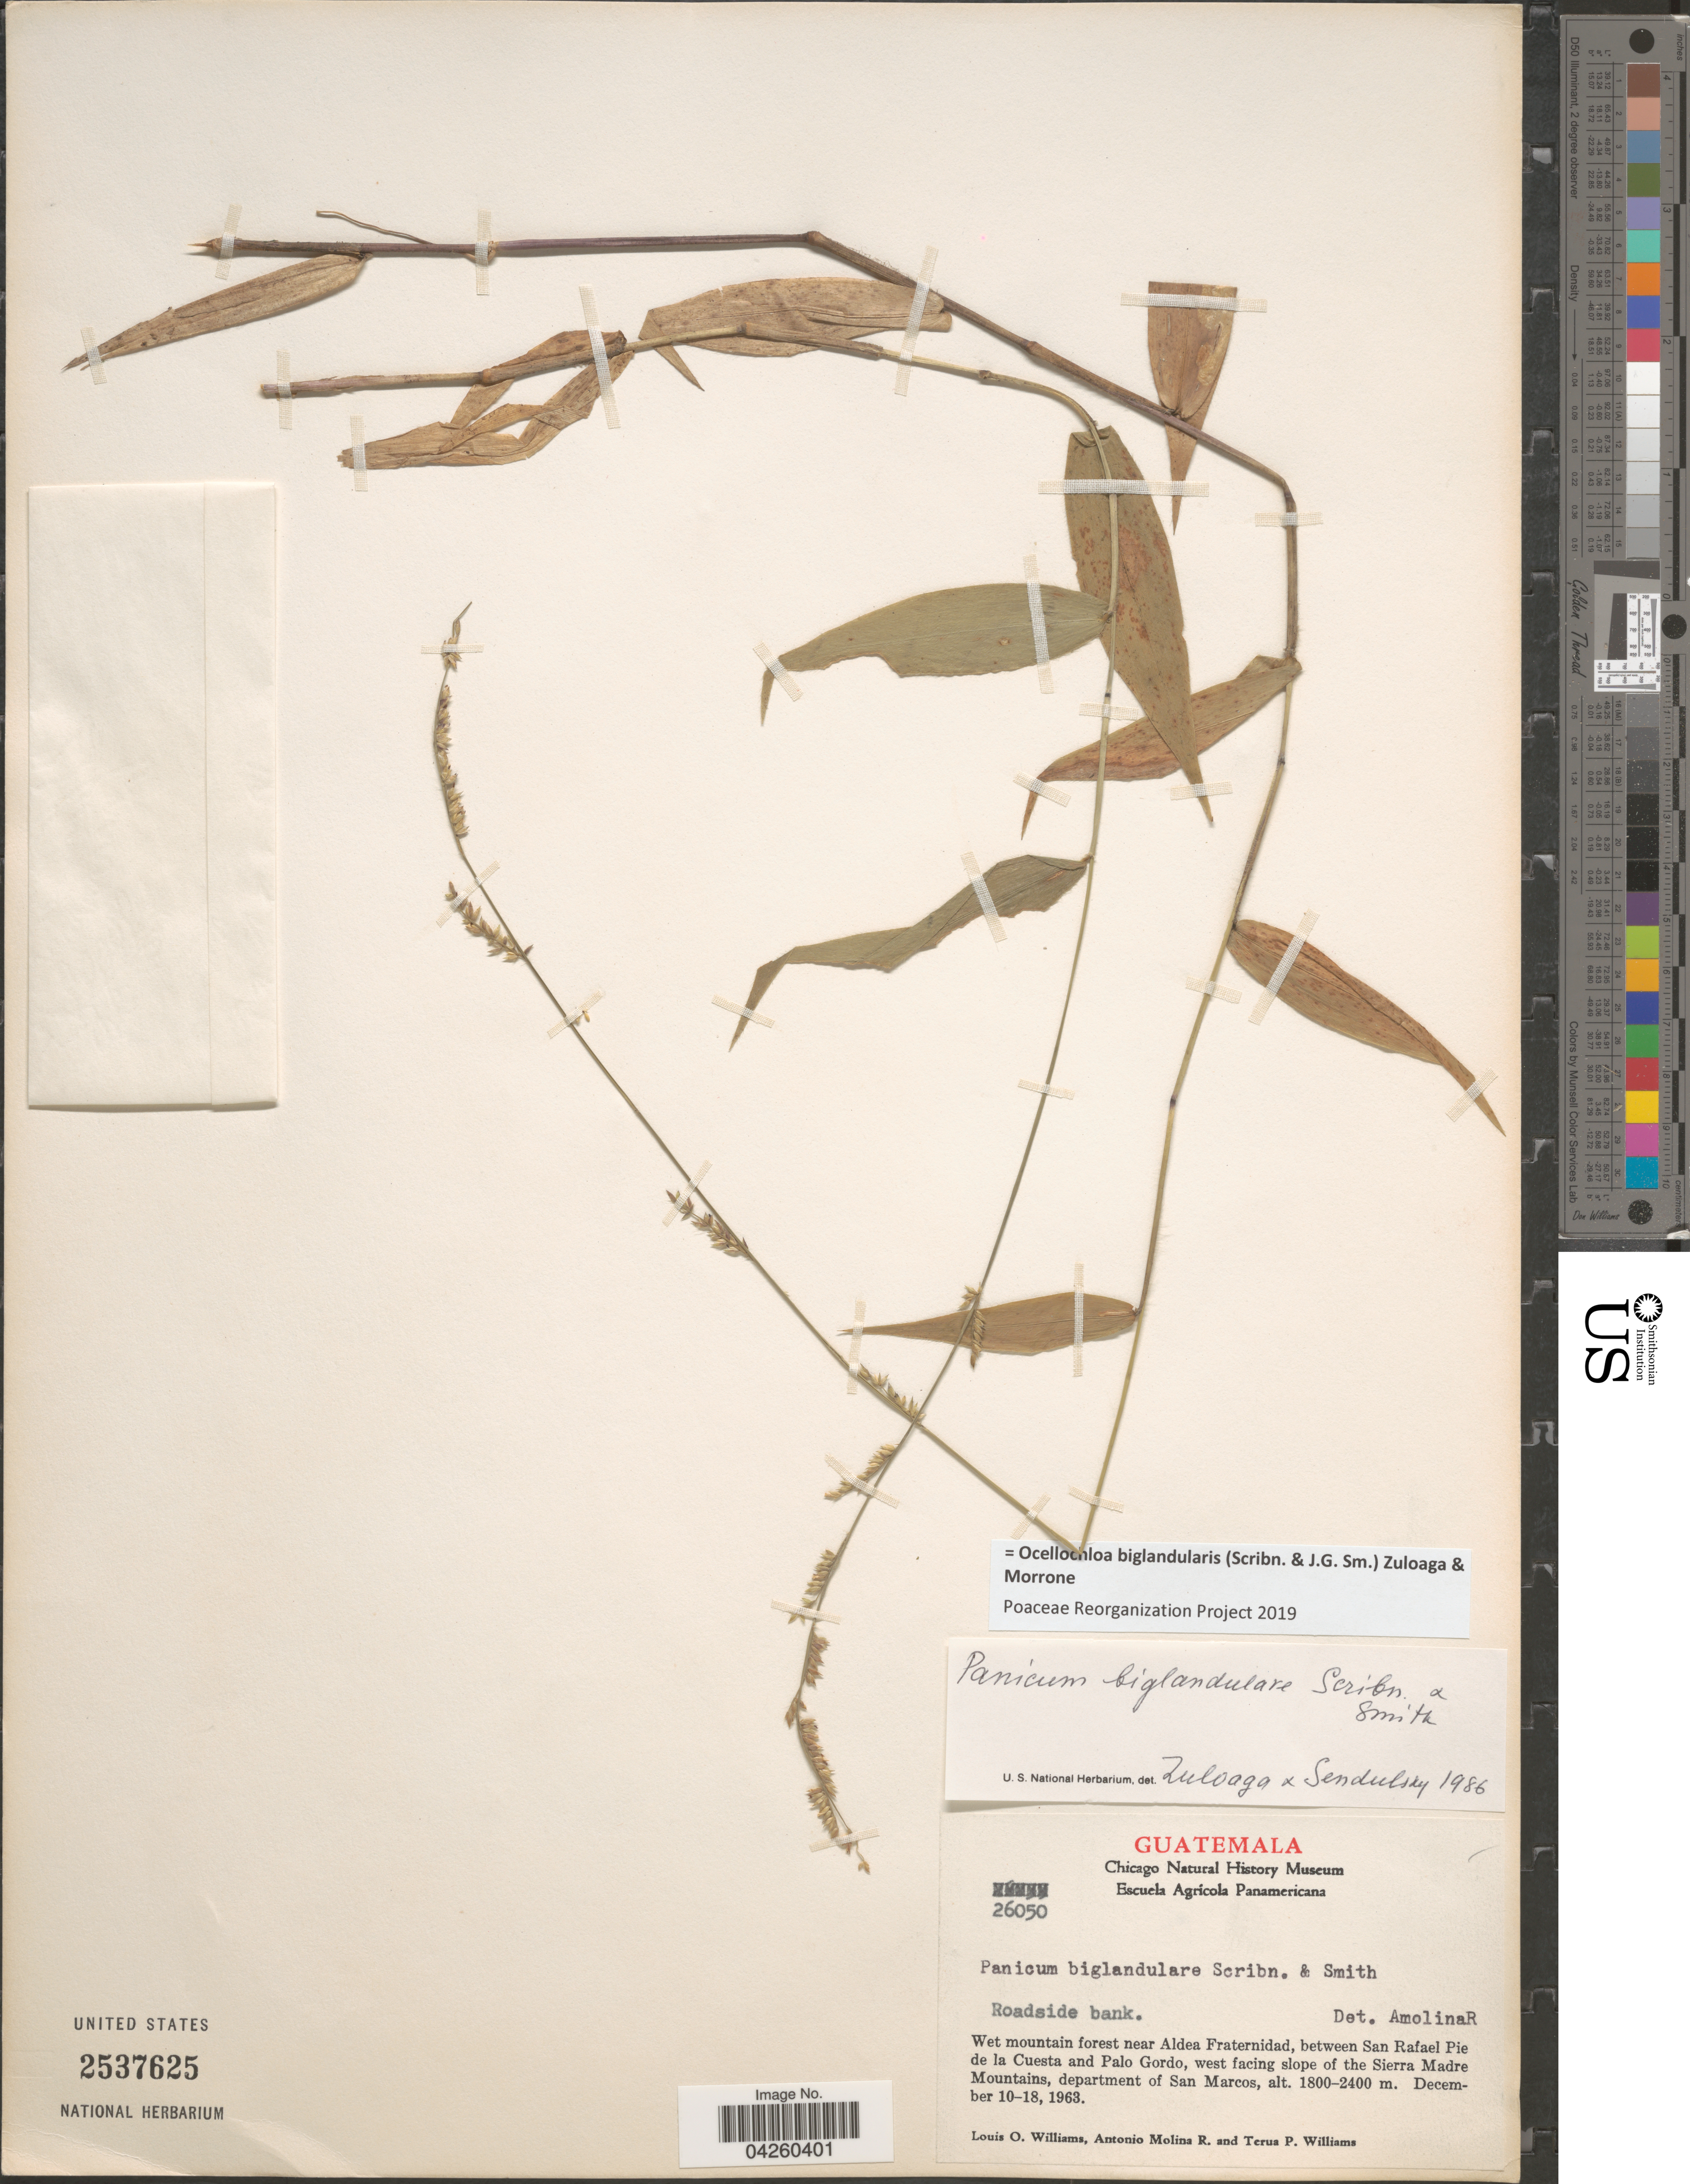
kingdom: Plantae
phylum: Tracheophyta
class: Liliopsida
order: Poales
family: Poaceae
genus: Ocellochloa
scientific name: Ocellochloa biglandularis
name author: (Scribn. & J.G. Sm.) Zuloaga & Morrone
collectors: L. O. Williams, A. Molina R. & T. P. Williams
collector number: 26050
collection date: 1963-12-10/1963-12-18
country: Guatemala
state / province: San Marcos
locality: Roadside bank. Wet mountain forest near Aldea Fraternidad, between San Rafael Pie de la Cuesta and Palo Gordo, west facing slope of the Sierra Madre Mountains, department of San Marcos.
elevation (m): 1800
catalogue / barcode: US 2537625